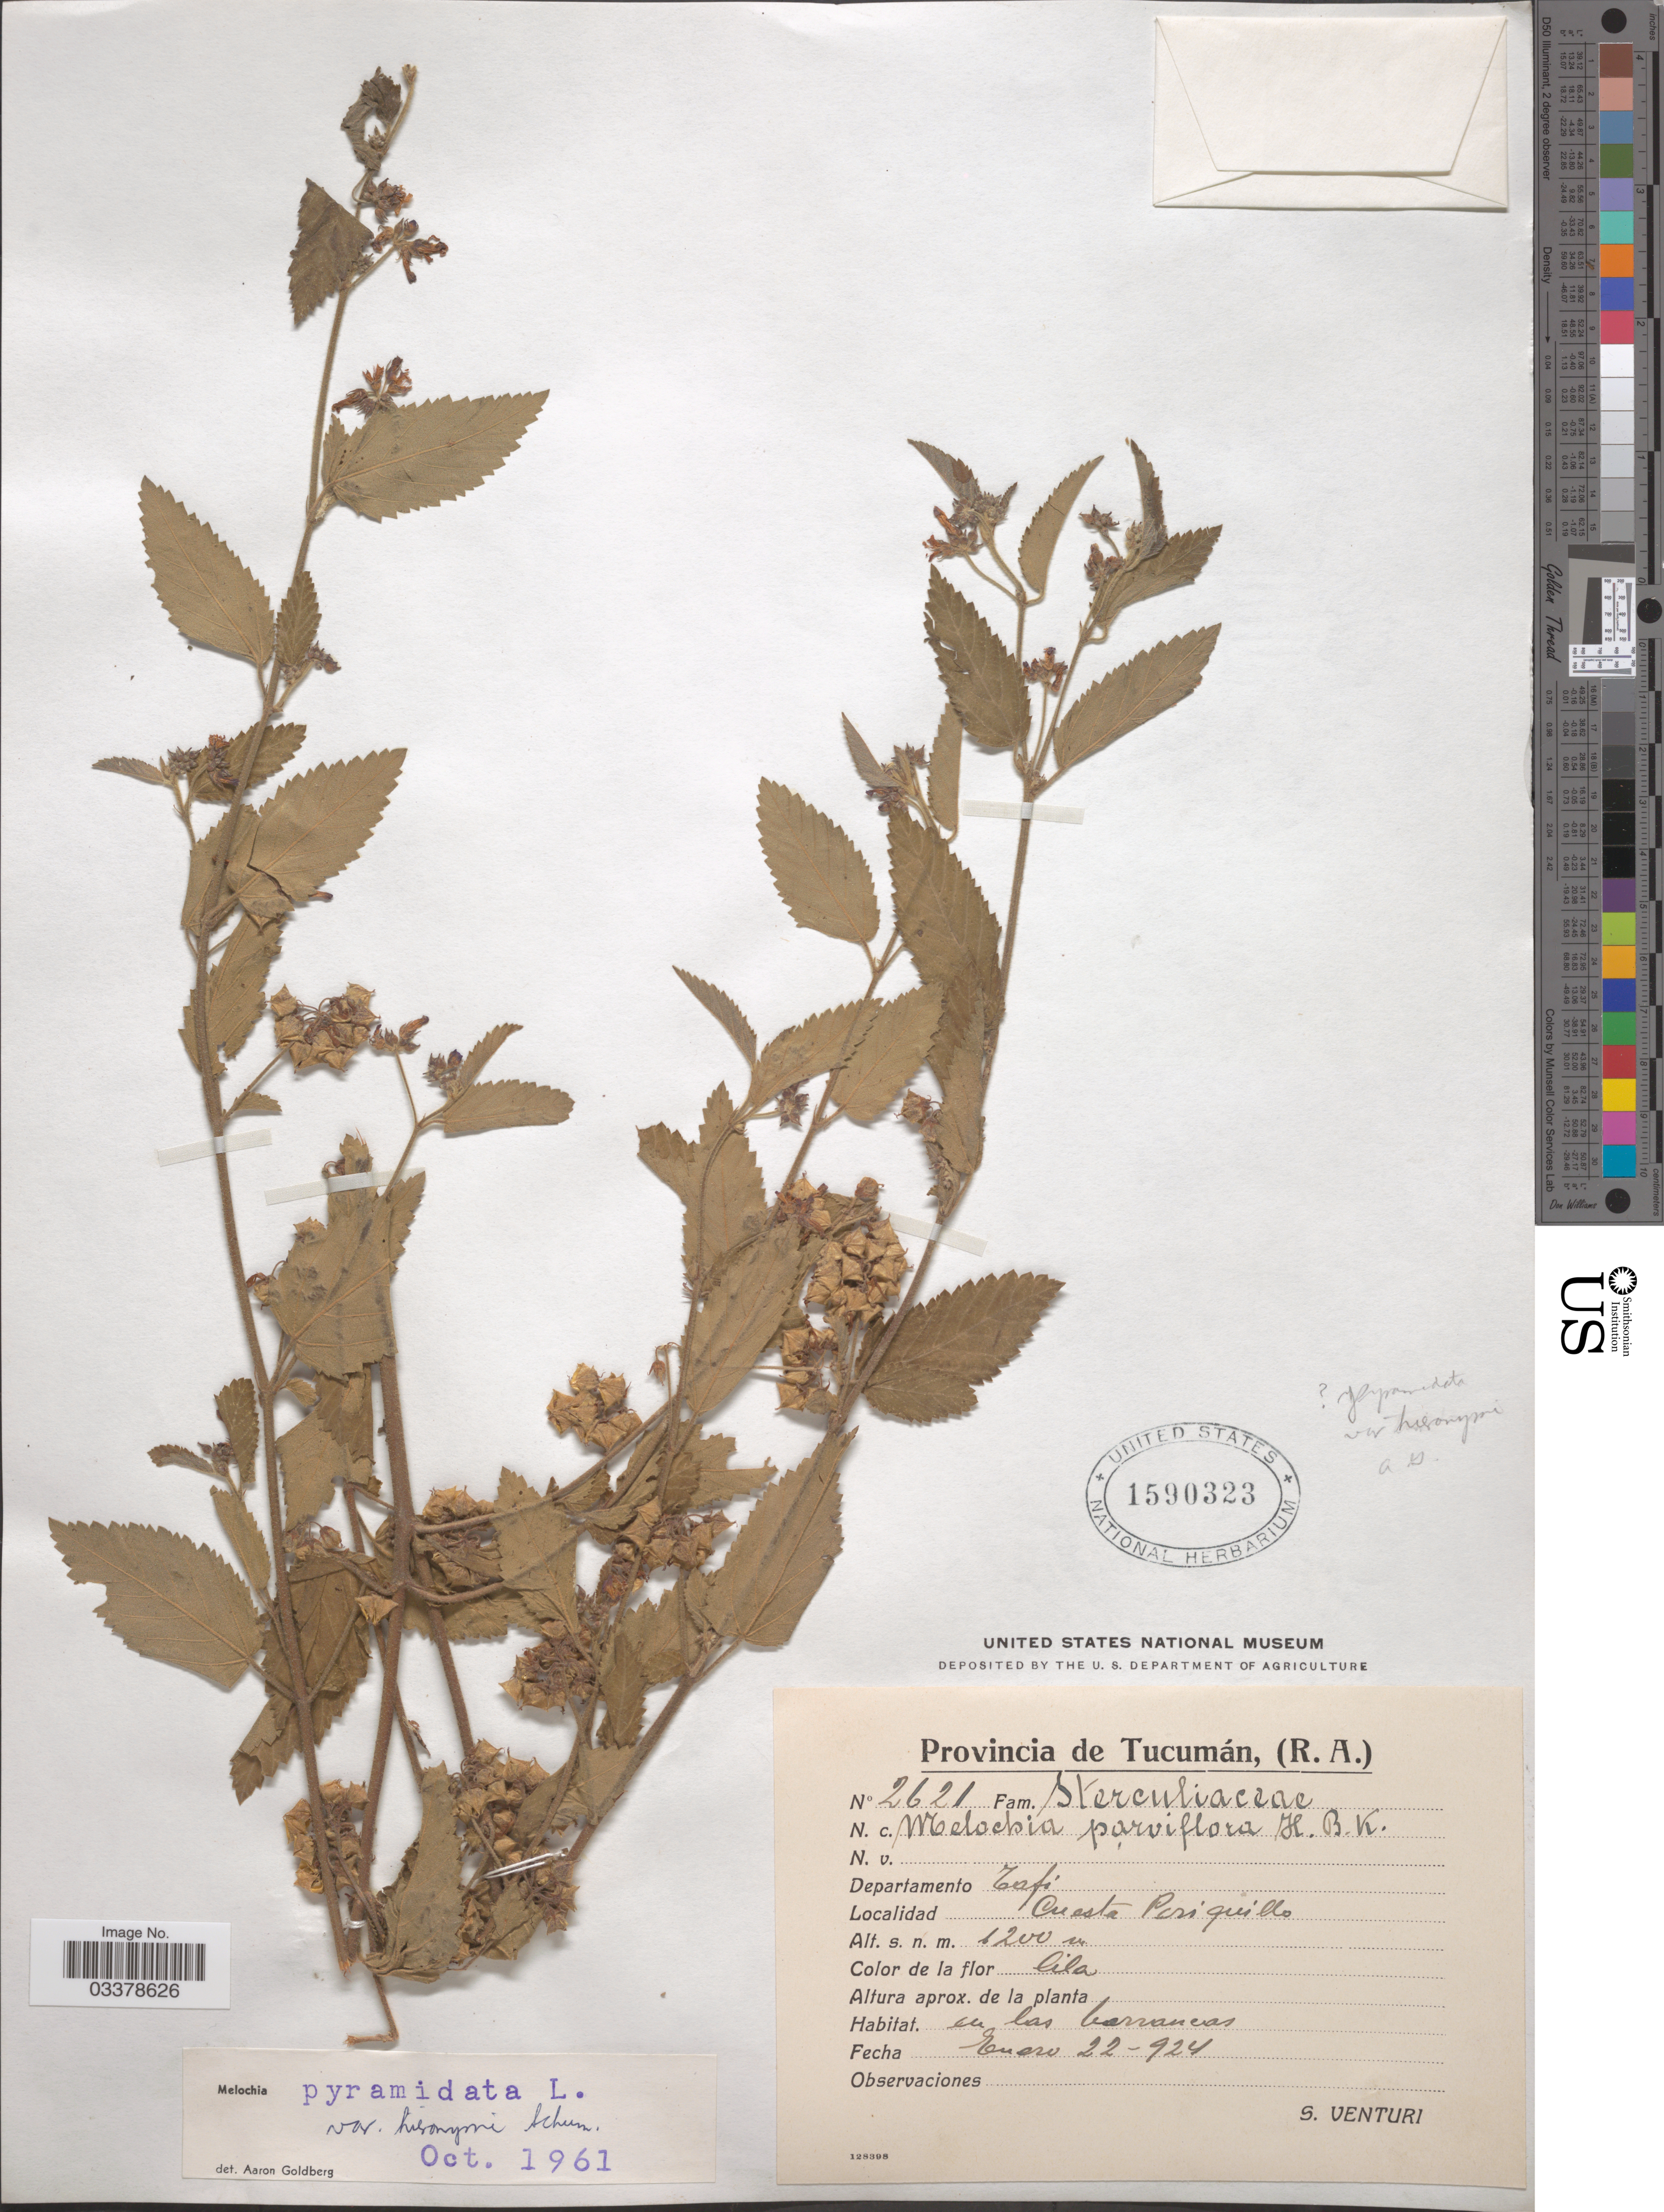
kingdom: Plantae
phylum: Tracheophyta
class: Magnoliopsida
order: Malvales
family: Malvaceae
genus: Melochia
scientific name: Melochia pyramidata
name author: L.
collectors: S. Venturi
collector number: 2621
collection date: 1924-01-22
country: Argentina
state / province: Tucuman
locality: Departamento Tafi. Cuesta Periquillo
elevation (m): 1200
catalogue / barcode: US 1590323